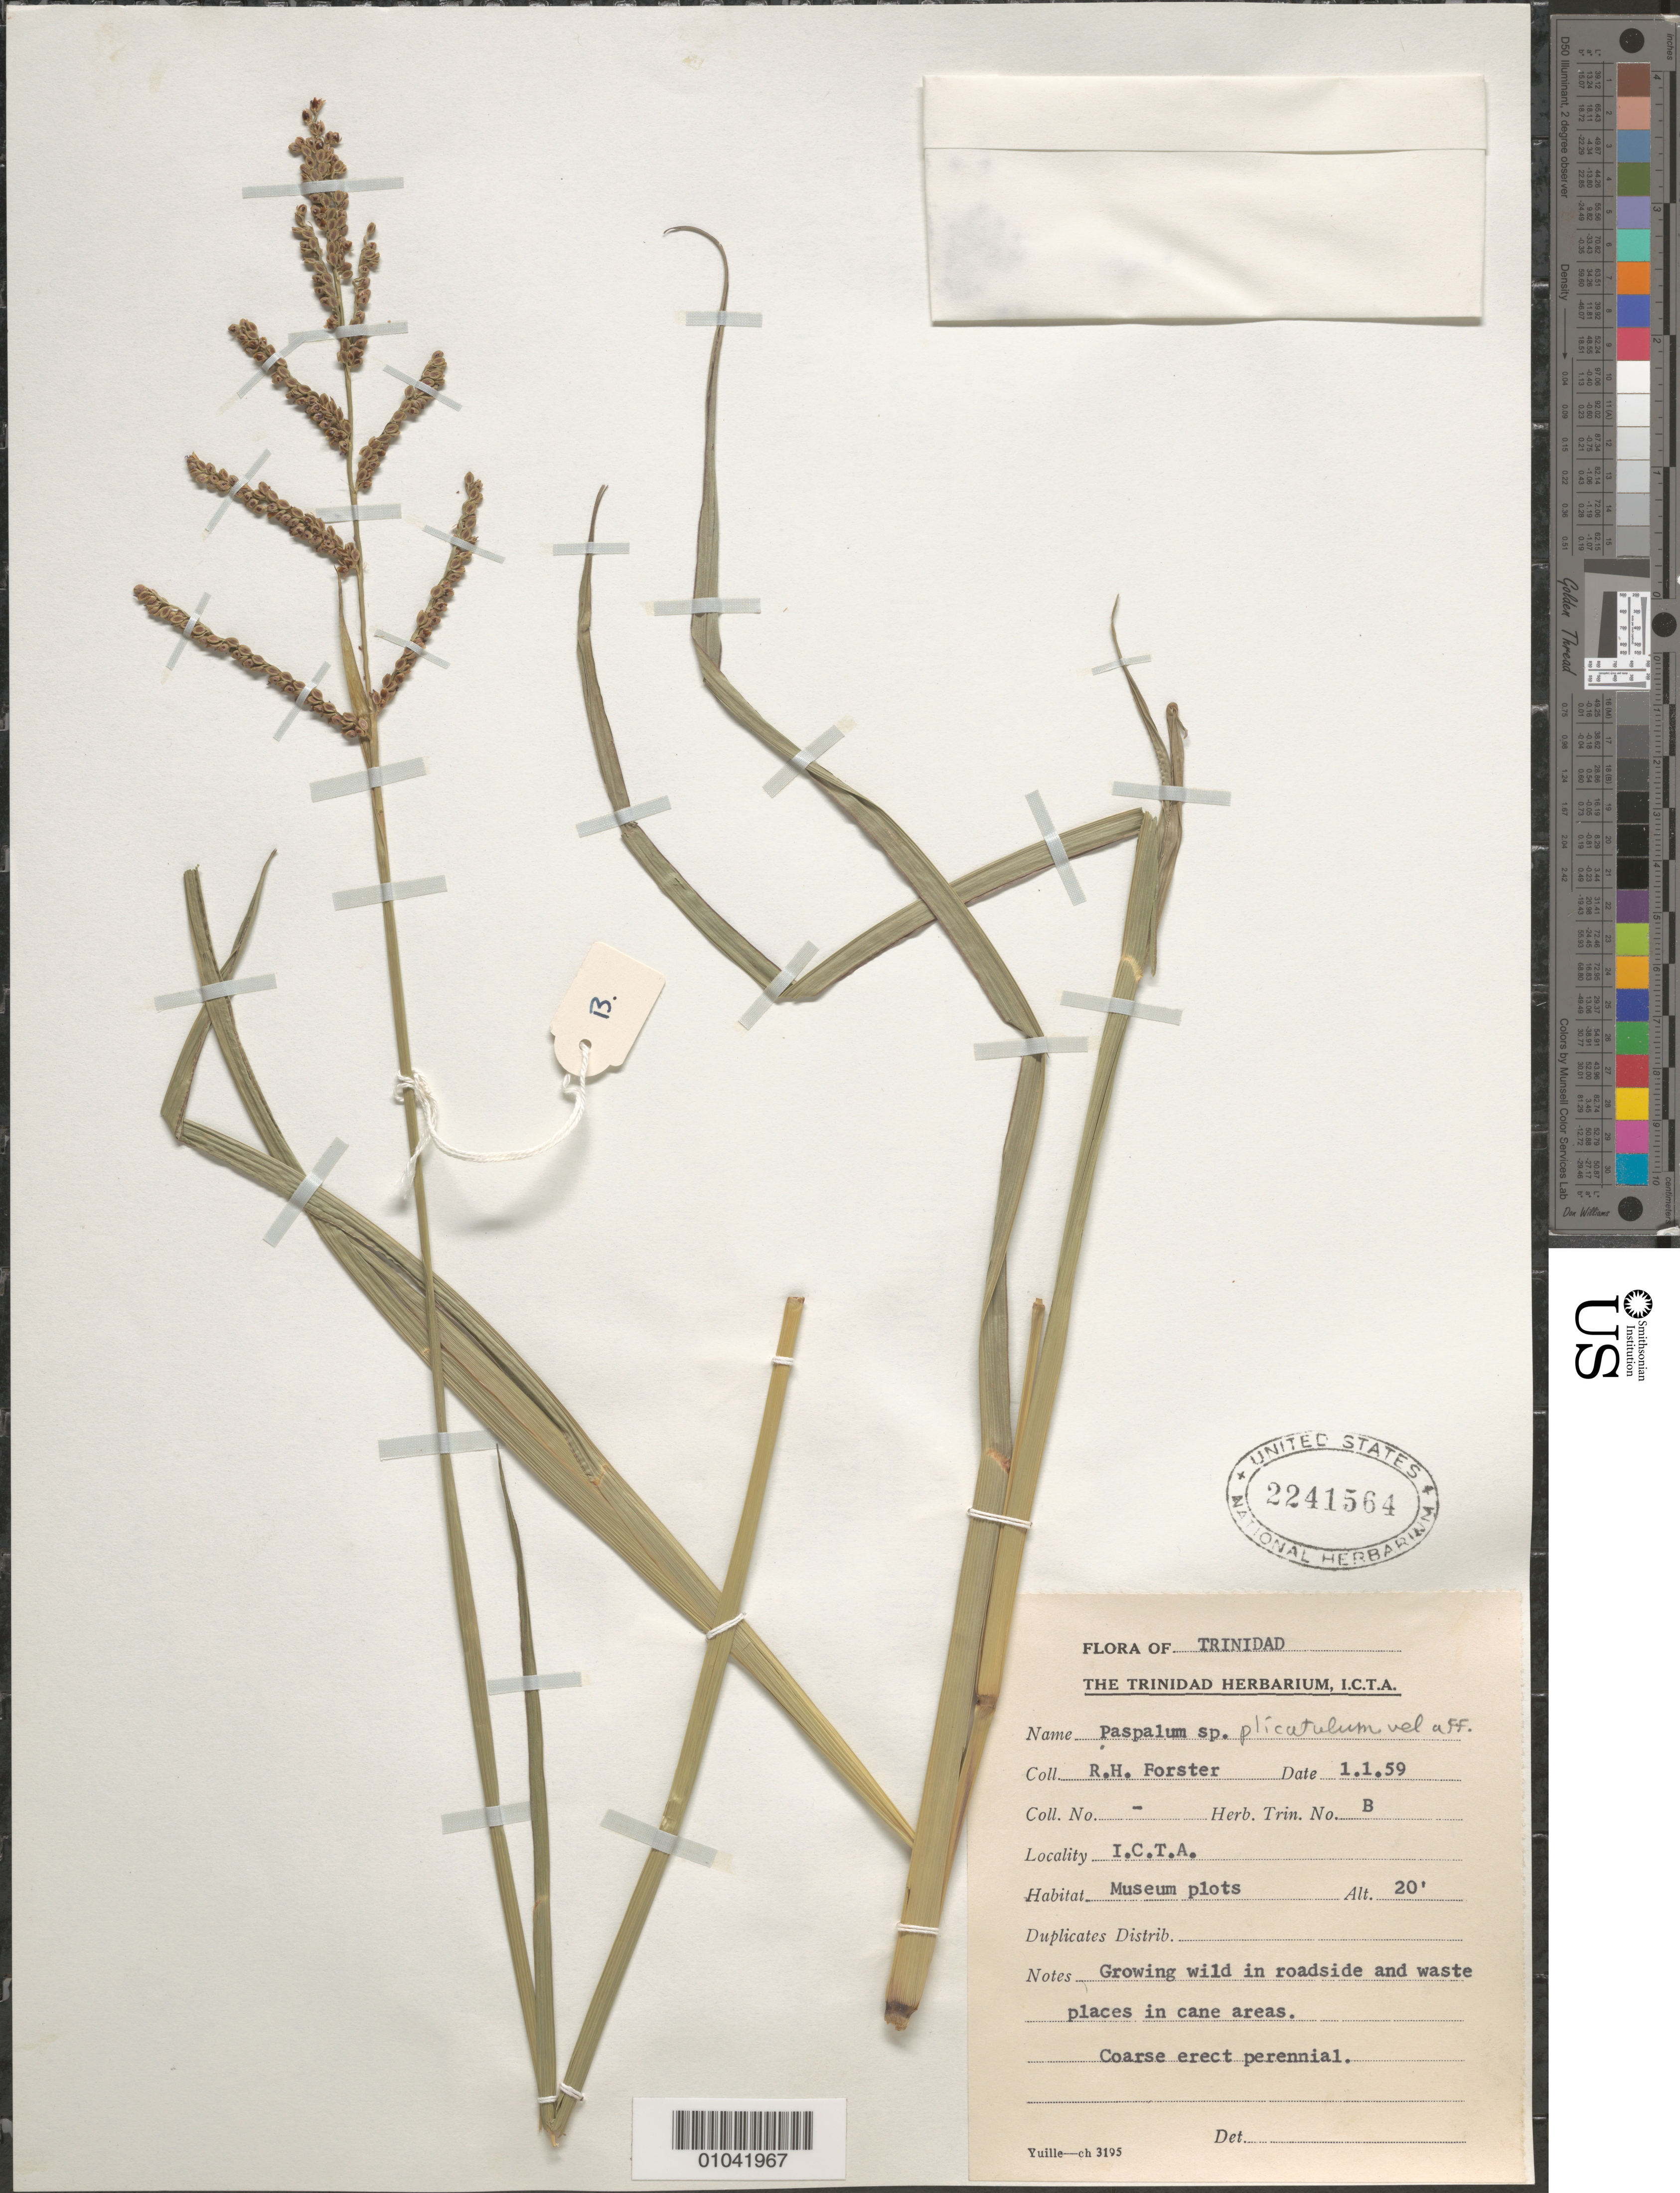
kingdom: Plantae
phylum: Tracheophyta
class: Liliopsida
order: Poales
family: Poaceae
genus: Paspalum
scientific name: Paspalum plicatulum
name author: Michx.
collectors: R. Forster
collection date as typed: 01 Jan 1959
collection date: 1959-01-01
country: Trinidad and Tobago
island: Trinidad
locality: I.C.T.A.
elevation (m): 6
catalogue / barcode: US 2241564